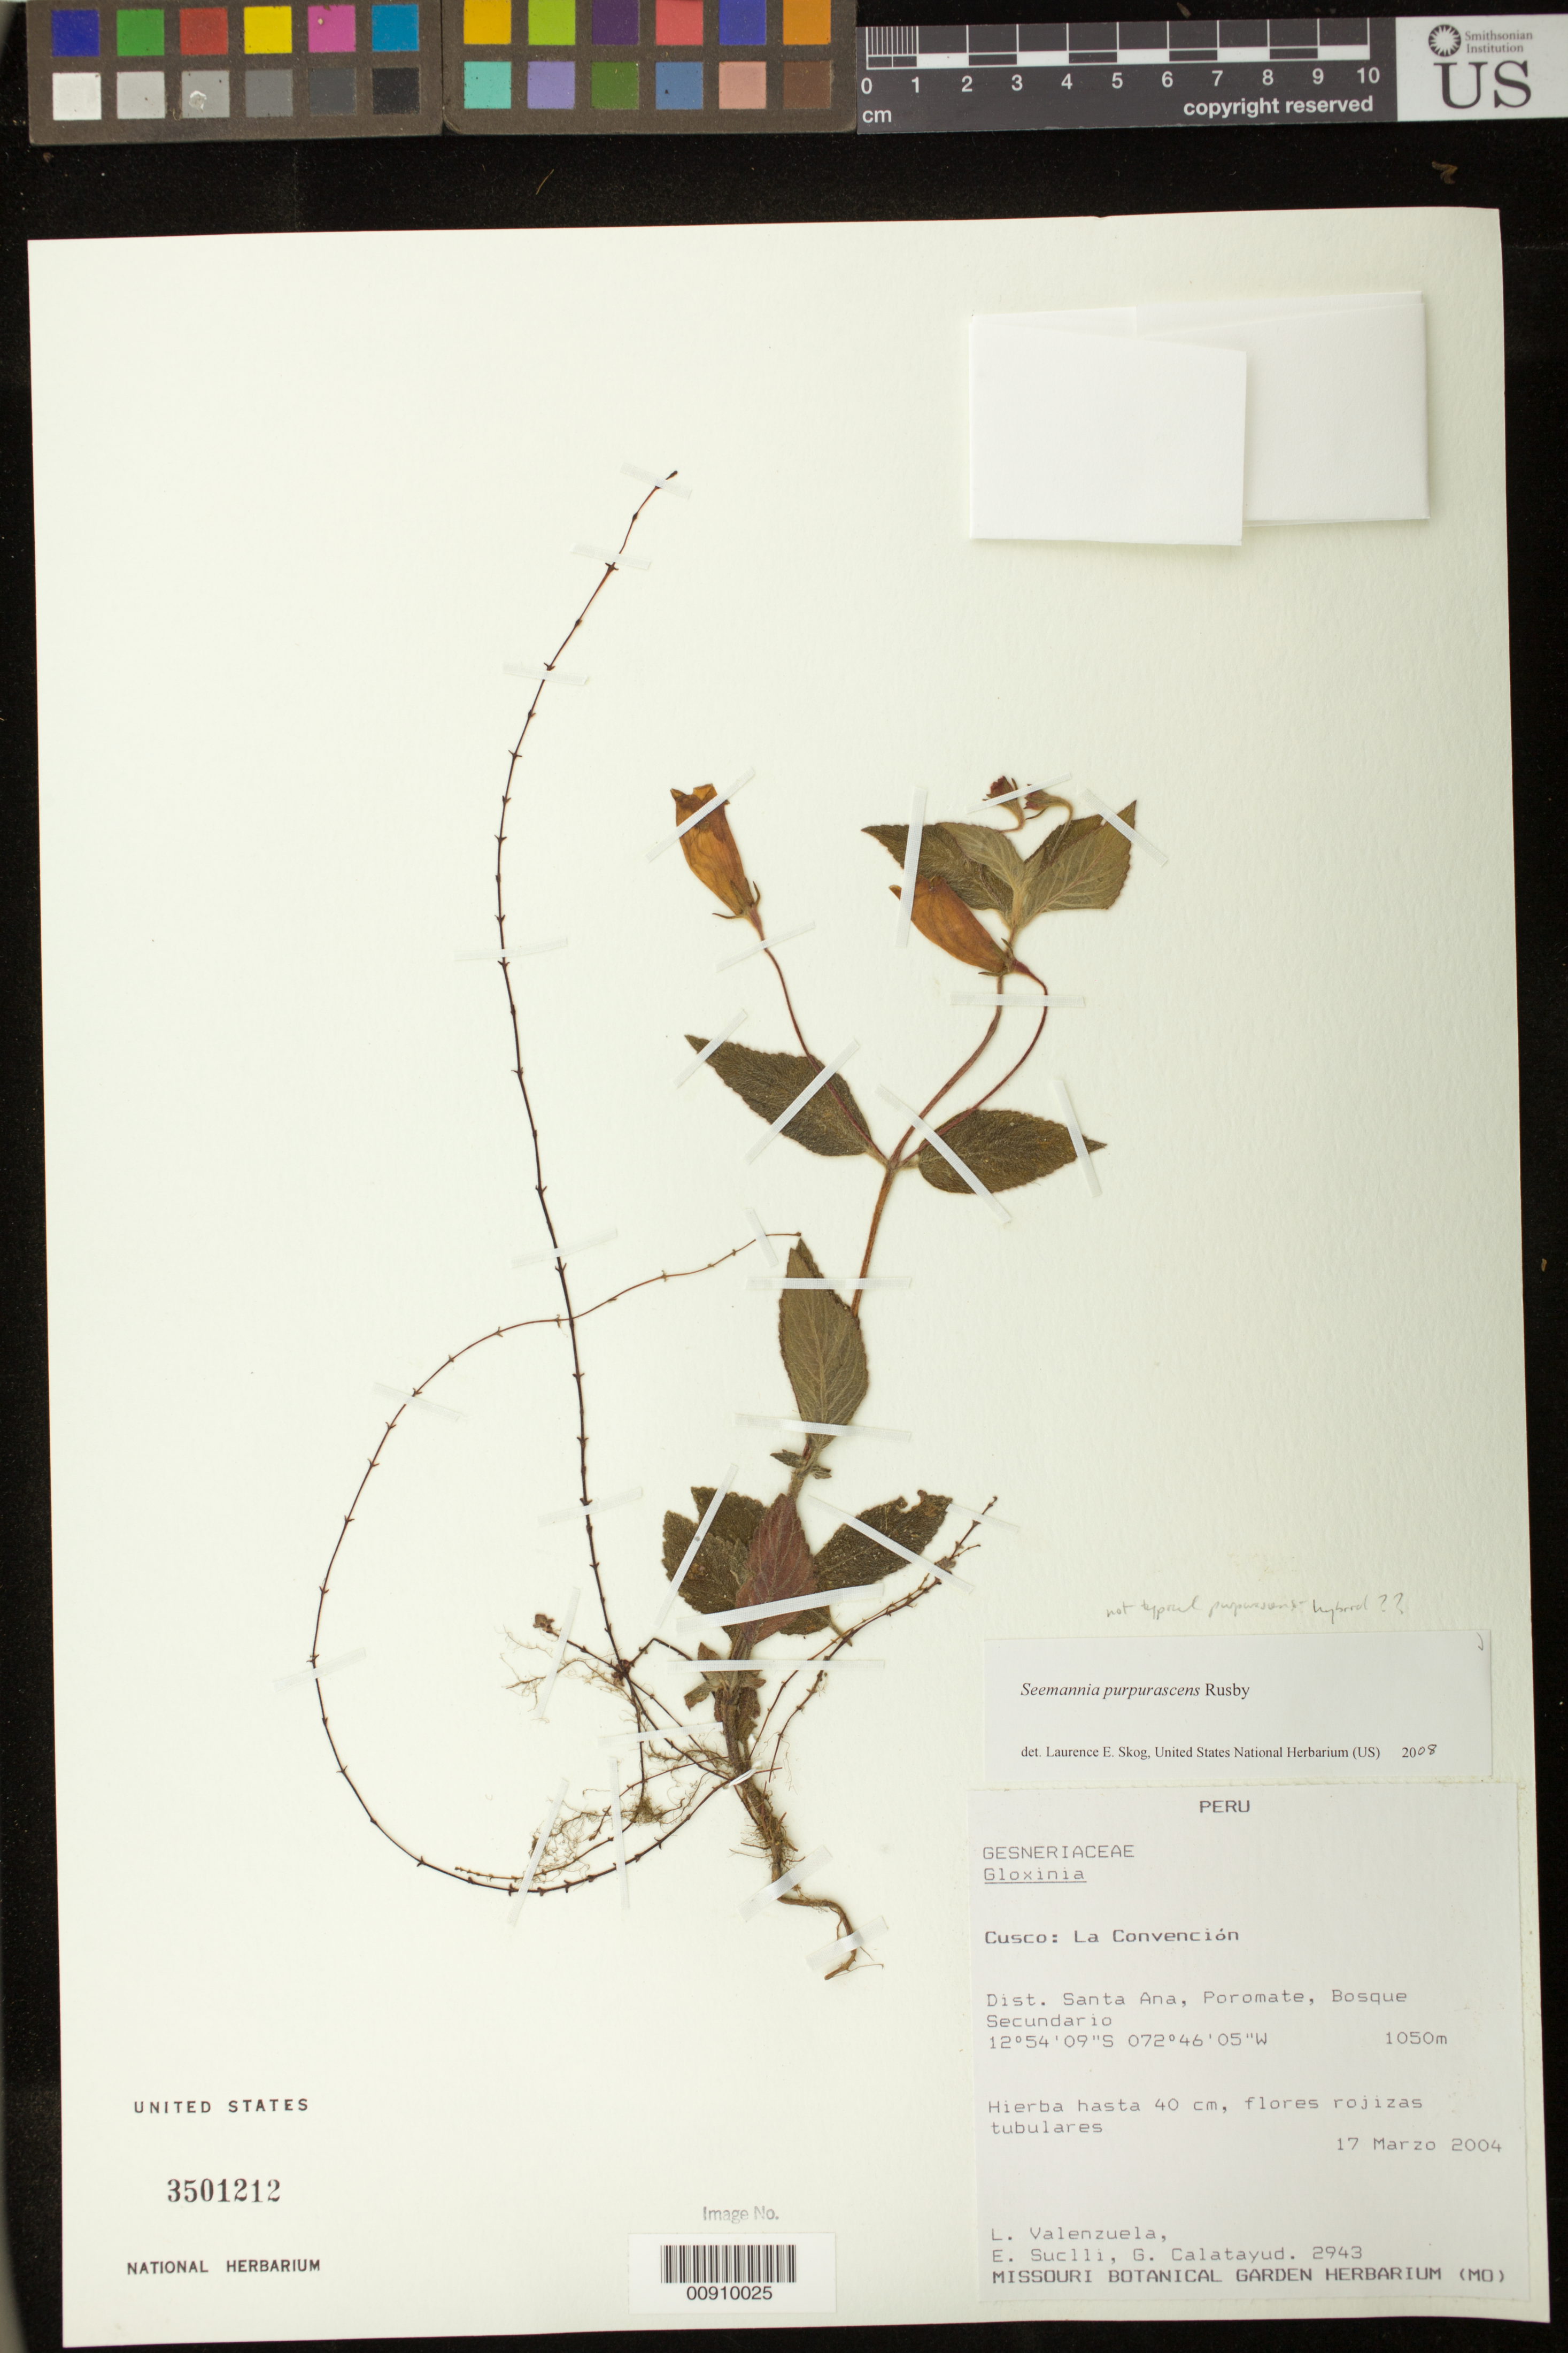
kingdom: Plantae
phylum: Tracheophyta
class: Magnoliopsida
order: Lamiales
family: Gesneriaceae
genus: Seemannia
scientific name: Seemannia purpurascens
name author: Rusby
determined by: Skog, Laurence E.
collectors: L. Valenzuela, E. Suclli & G. Calatayud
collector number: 2943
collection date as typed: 17 Mar 2004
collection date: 2004-03-17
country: Peru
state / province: Cusco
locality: Cusco: La Convención. Dist. Santa Ana, Poromate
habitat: Bosque secundario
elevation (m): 1050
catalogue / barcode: US 3501212